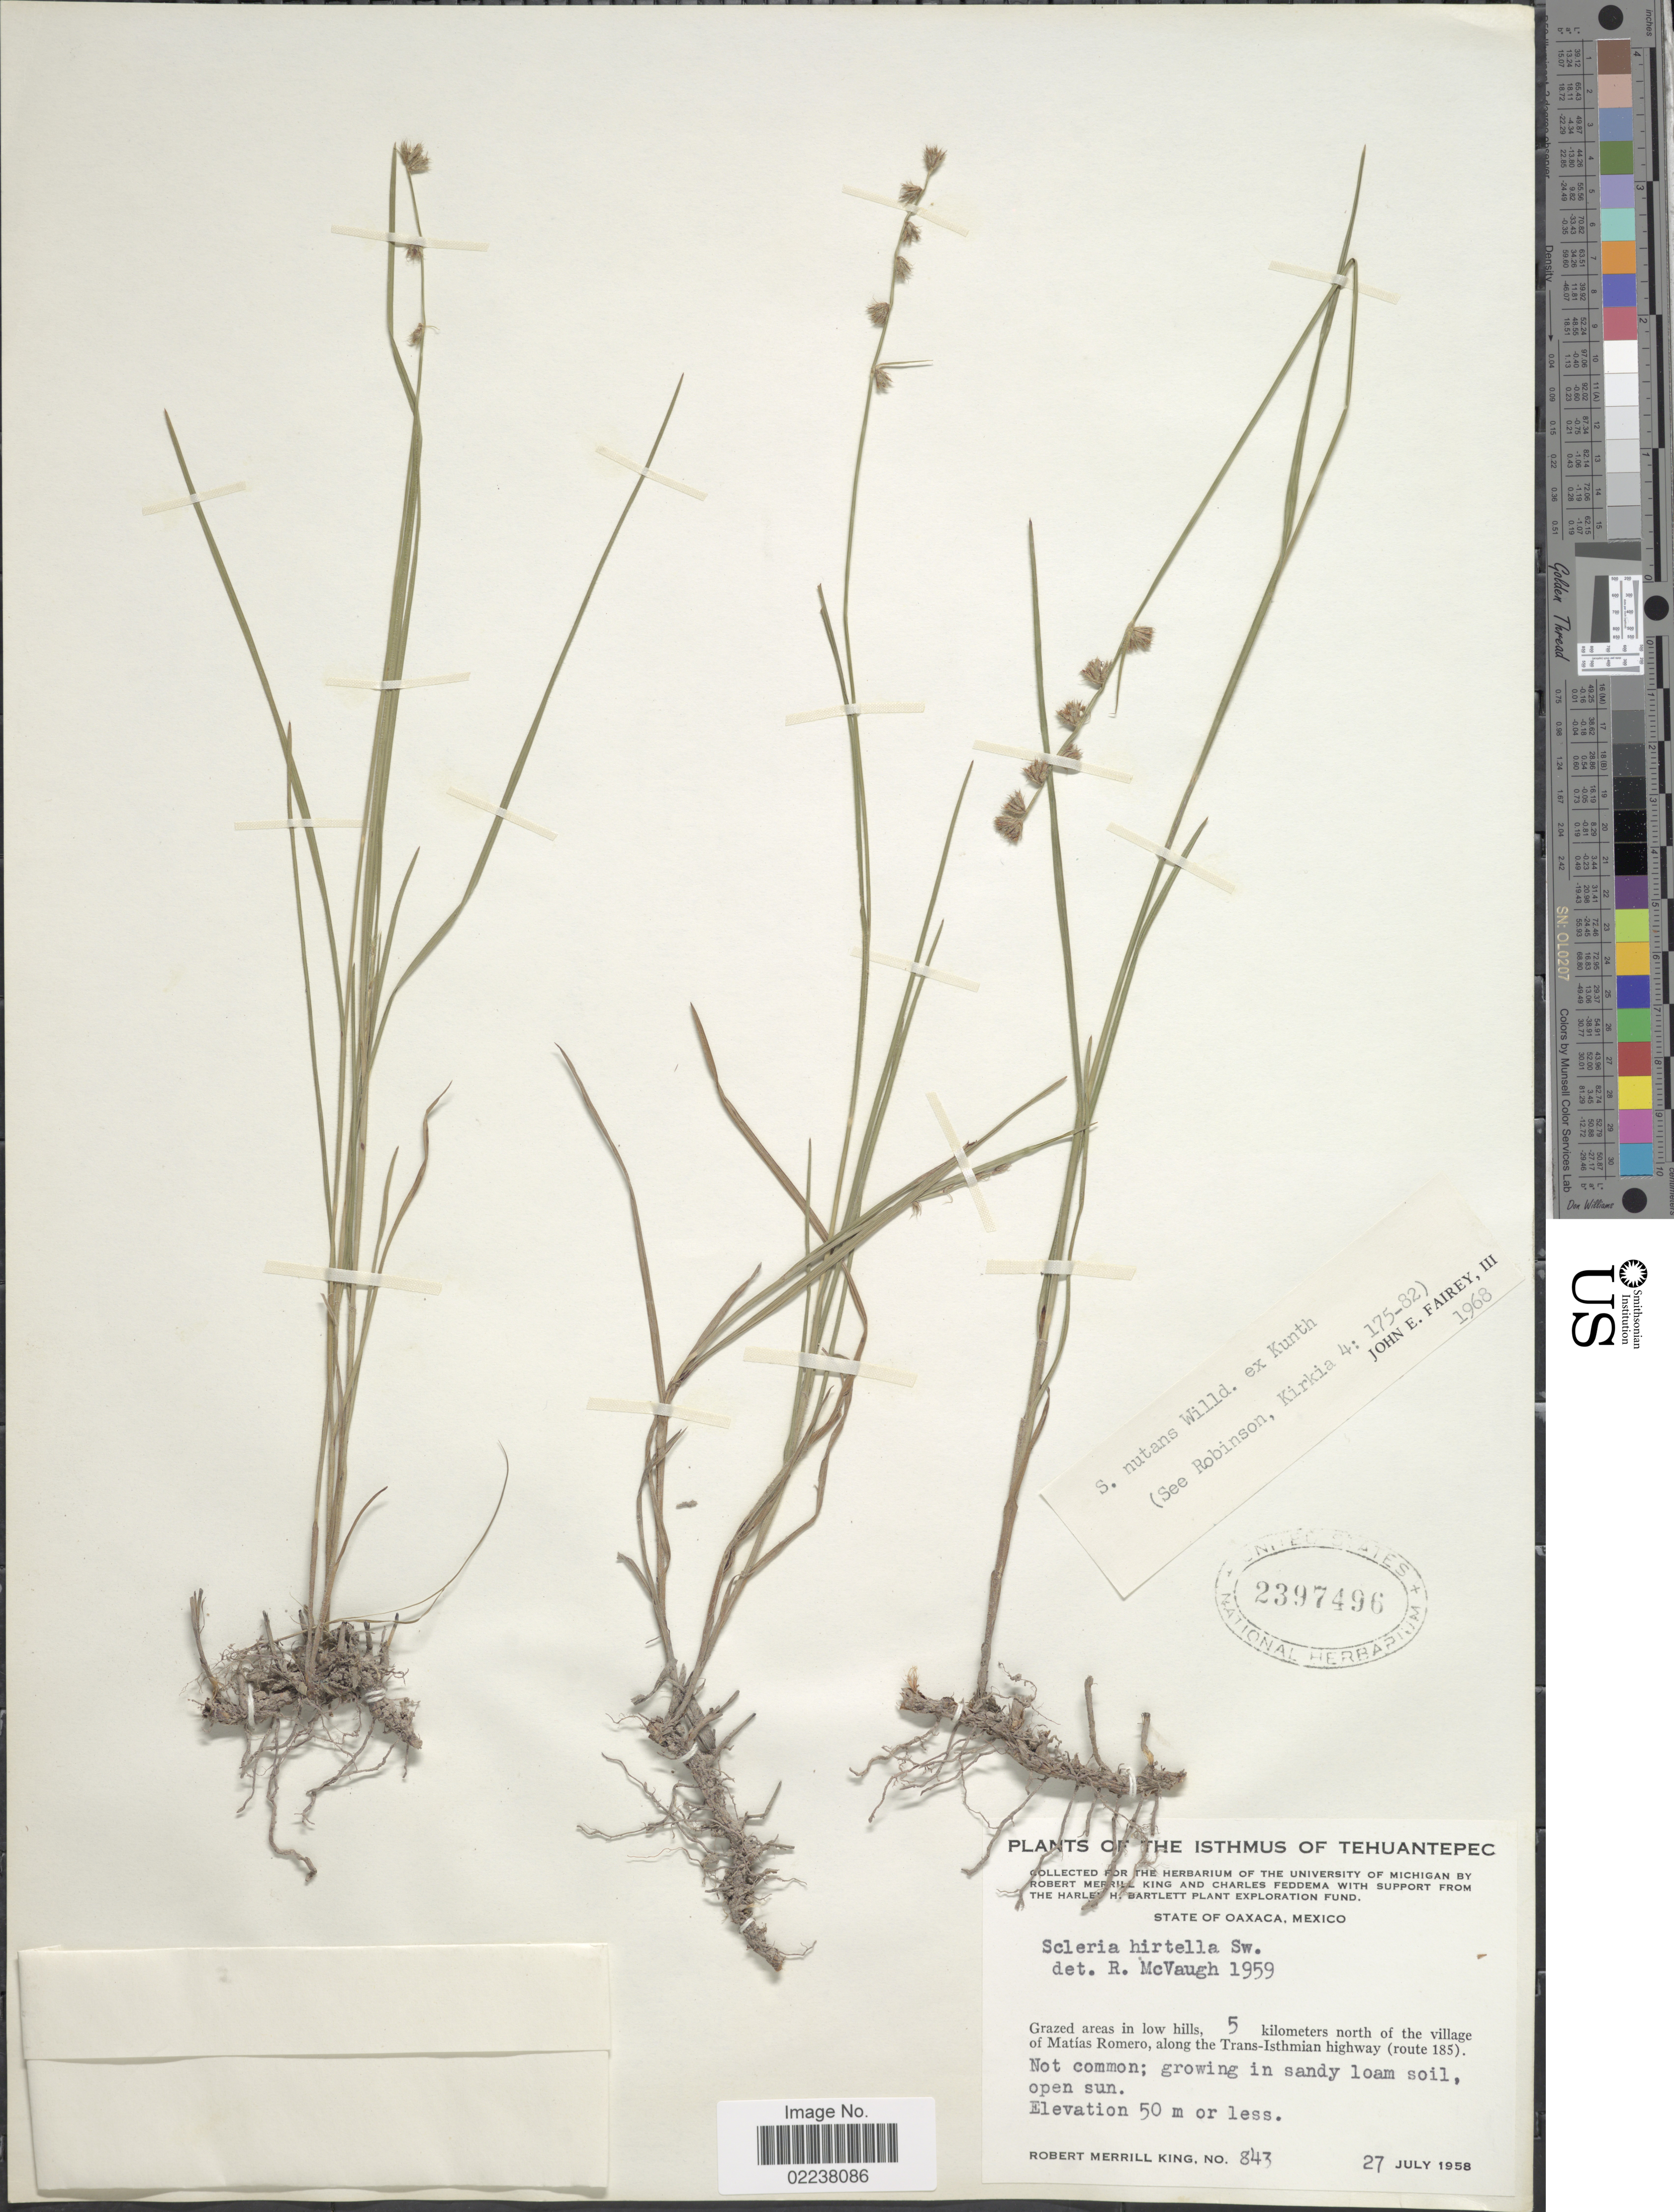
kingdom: Plantae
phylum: Tracheophyta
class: Liliopsida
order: Poales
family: Cyperaceae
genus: Scleria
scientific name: Scleria distans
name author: Poir.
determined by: Strong, Mark T., (BOT), Smithsonian Institution - National Museum of Natural History (UNITED STATES)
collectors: R. M. King & C. Feddema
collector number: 843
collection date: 1958-07-27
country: Mexico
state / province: Oaxaca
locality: The Isthmus of Tehuantepec, Grazed area in low hills, 5 kilometers north of the village of Matias Romero, along the Trans-Isthmian highway (route 185)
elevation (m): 50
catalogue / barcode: US 2397496